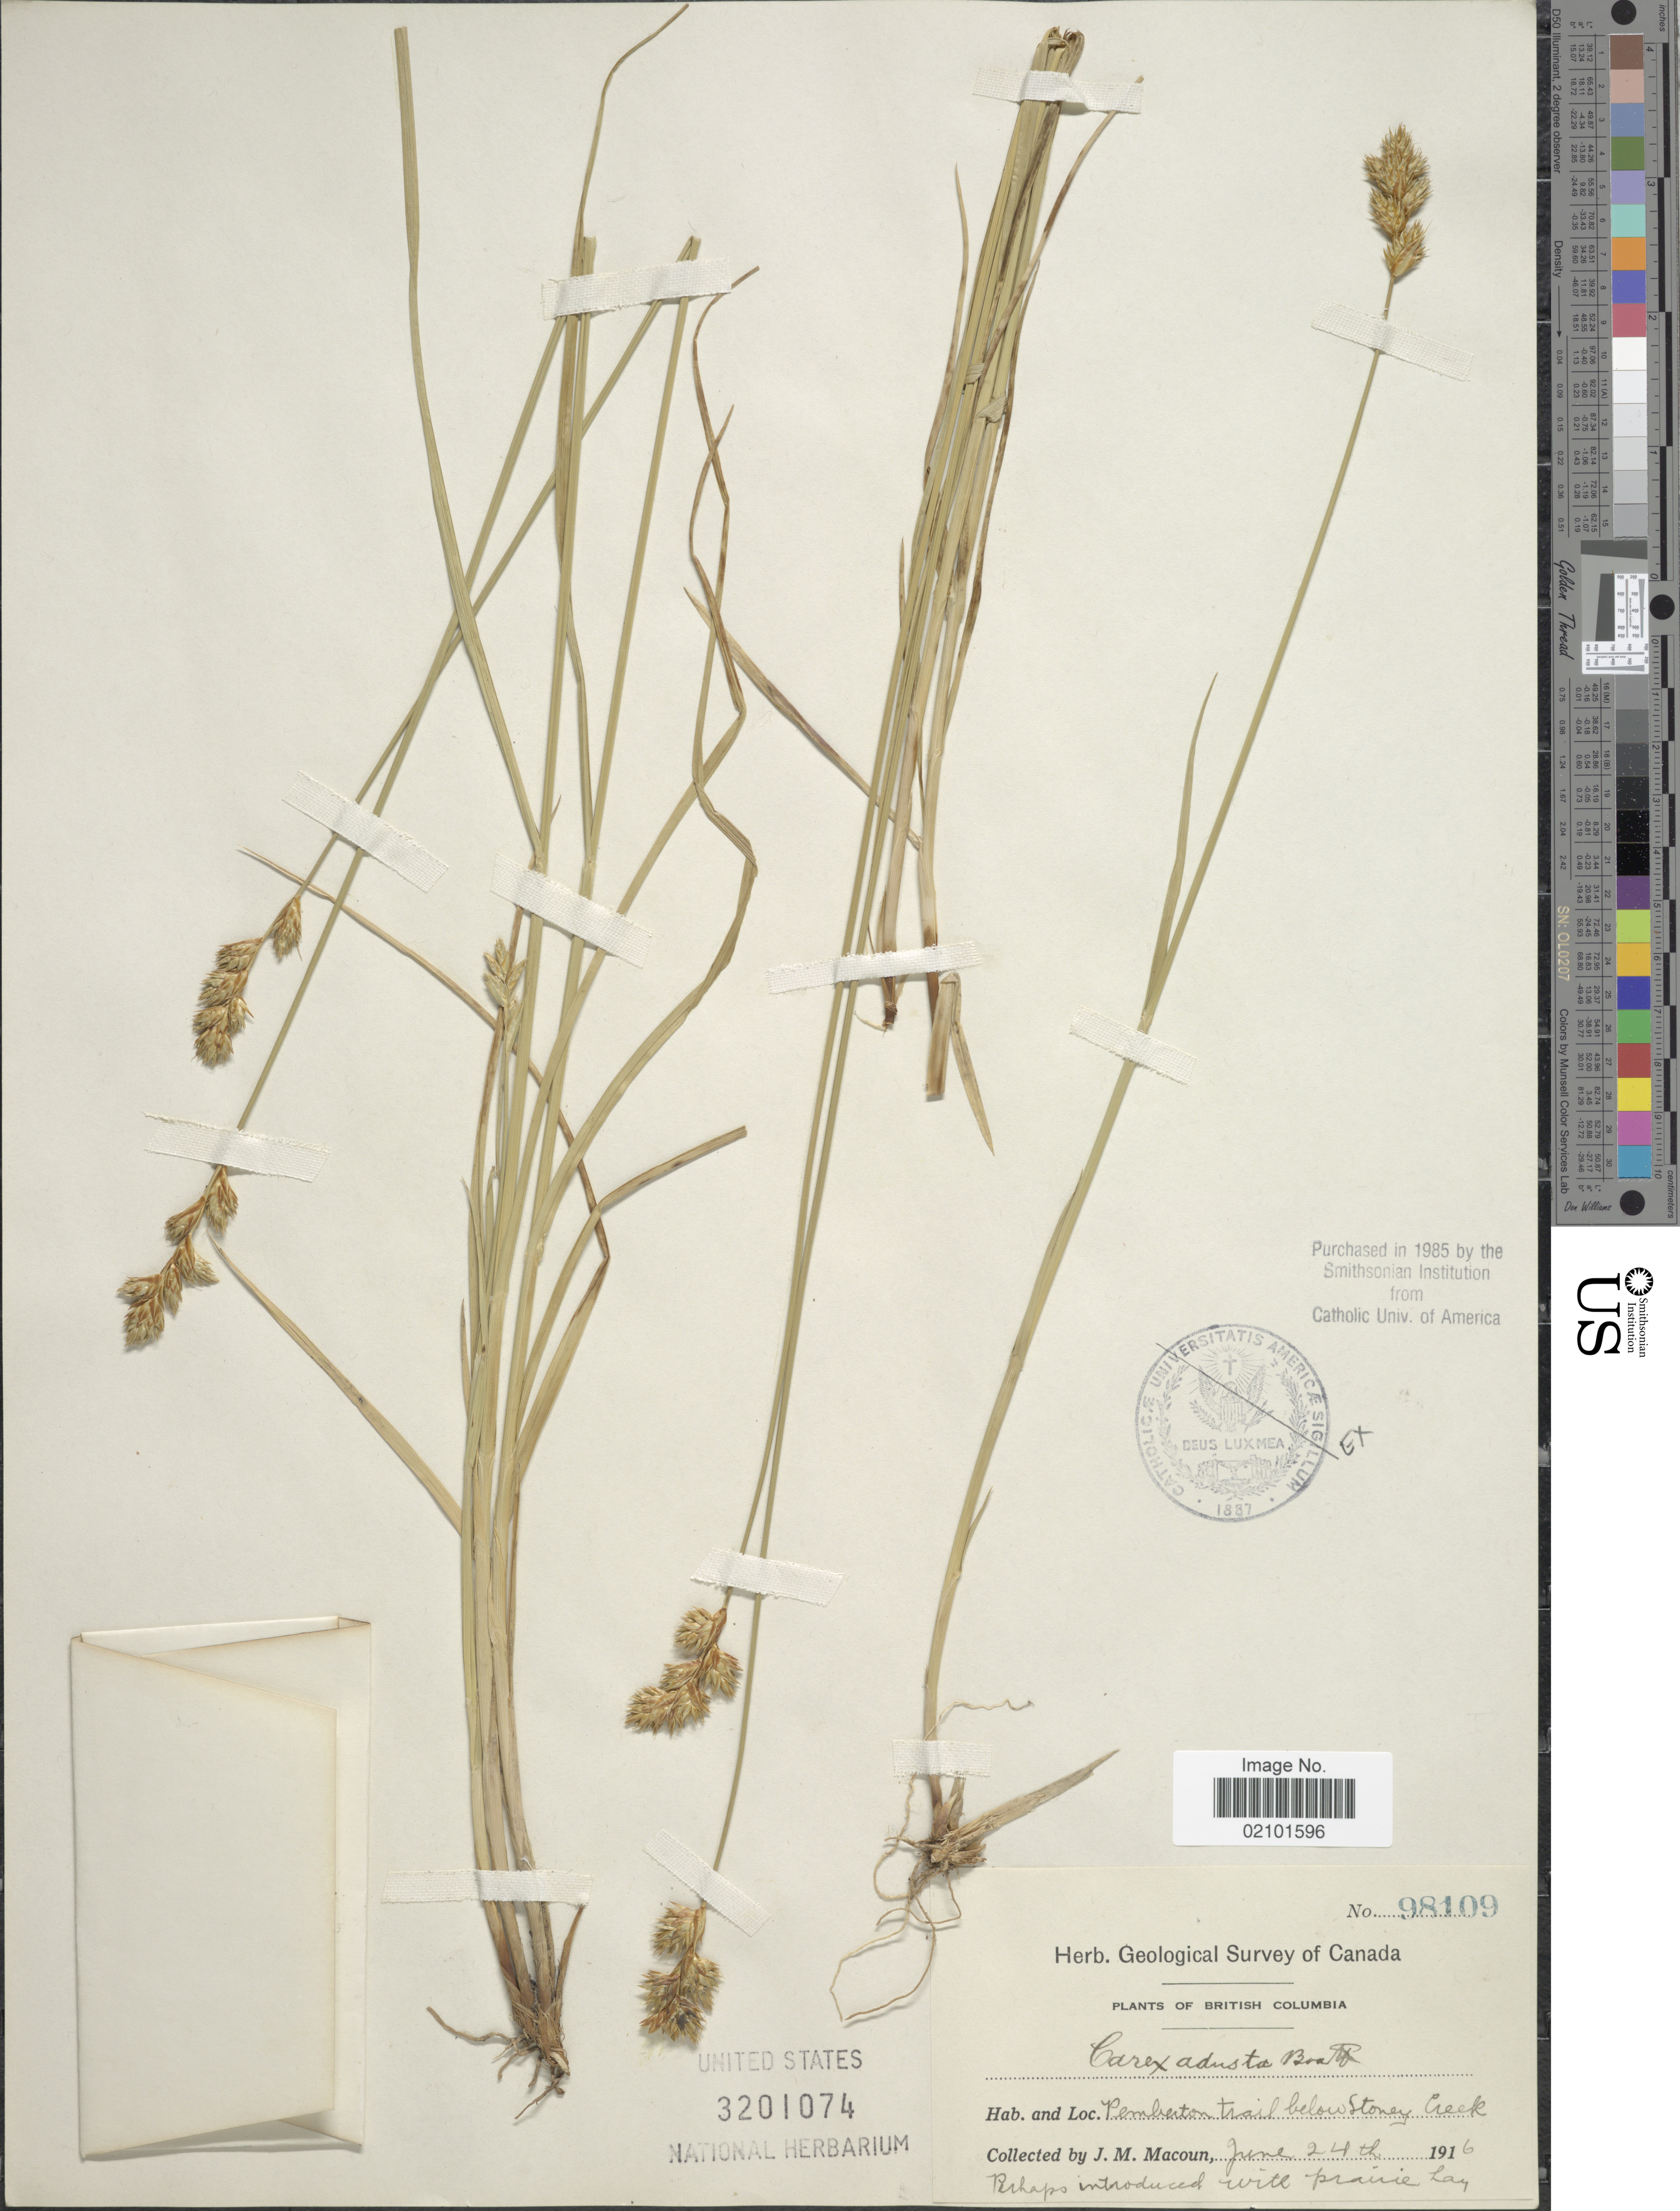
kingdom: Plantae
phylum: Tracheophyta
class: Liliopsida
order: Poales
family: Cyperaceae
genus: Carex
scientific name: Carex adusta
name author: Boott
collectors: J. M. Macoun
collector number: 98109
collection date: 1916-06-24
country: Canada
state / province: British Columbia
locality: Pemberton trail below Stoney Creek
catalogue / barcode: US 3201074